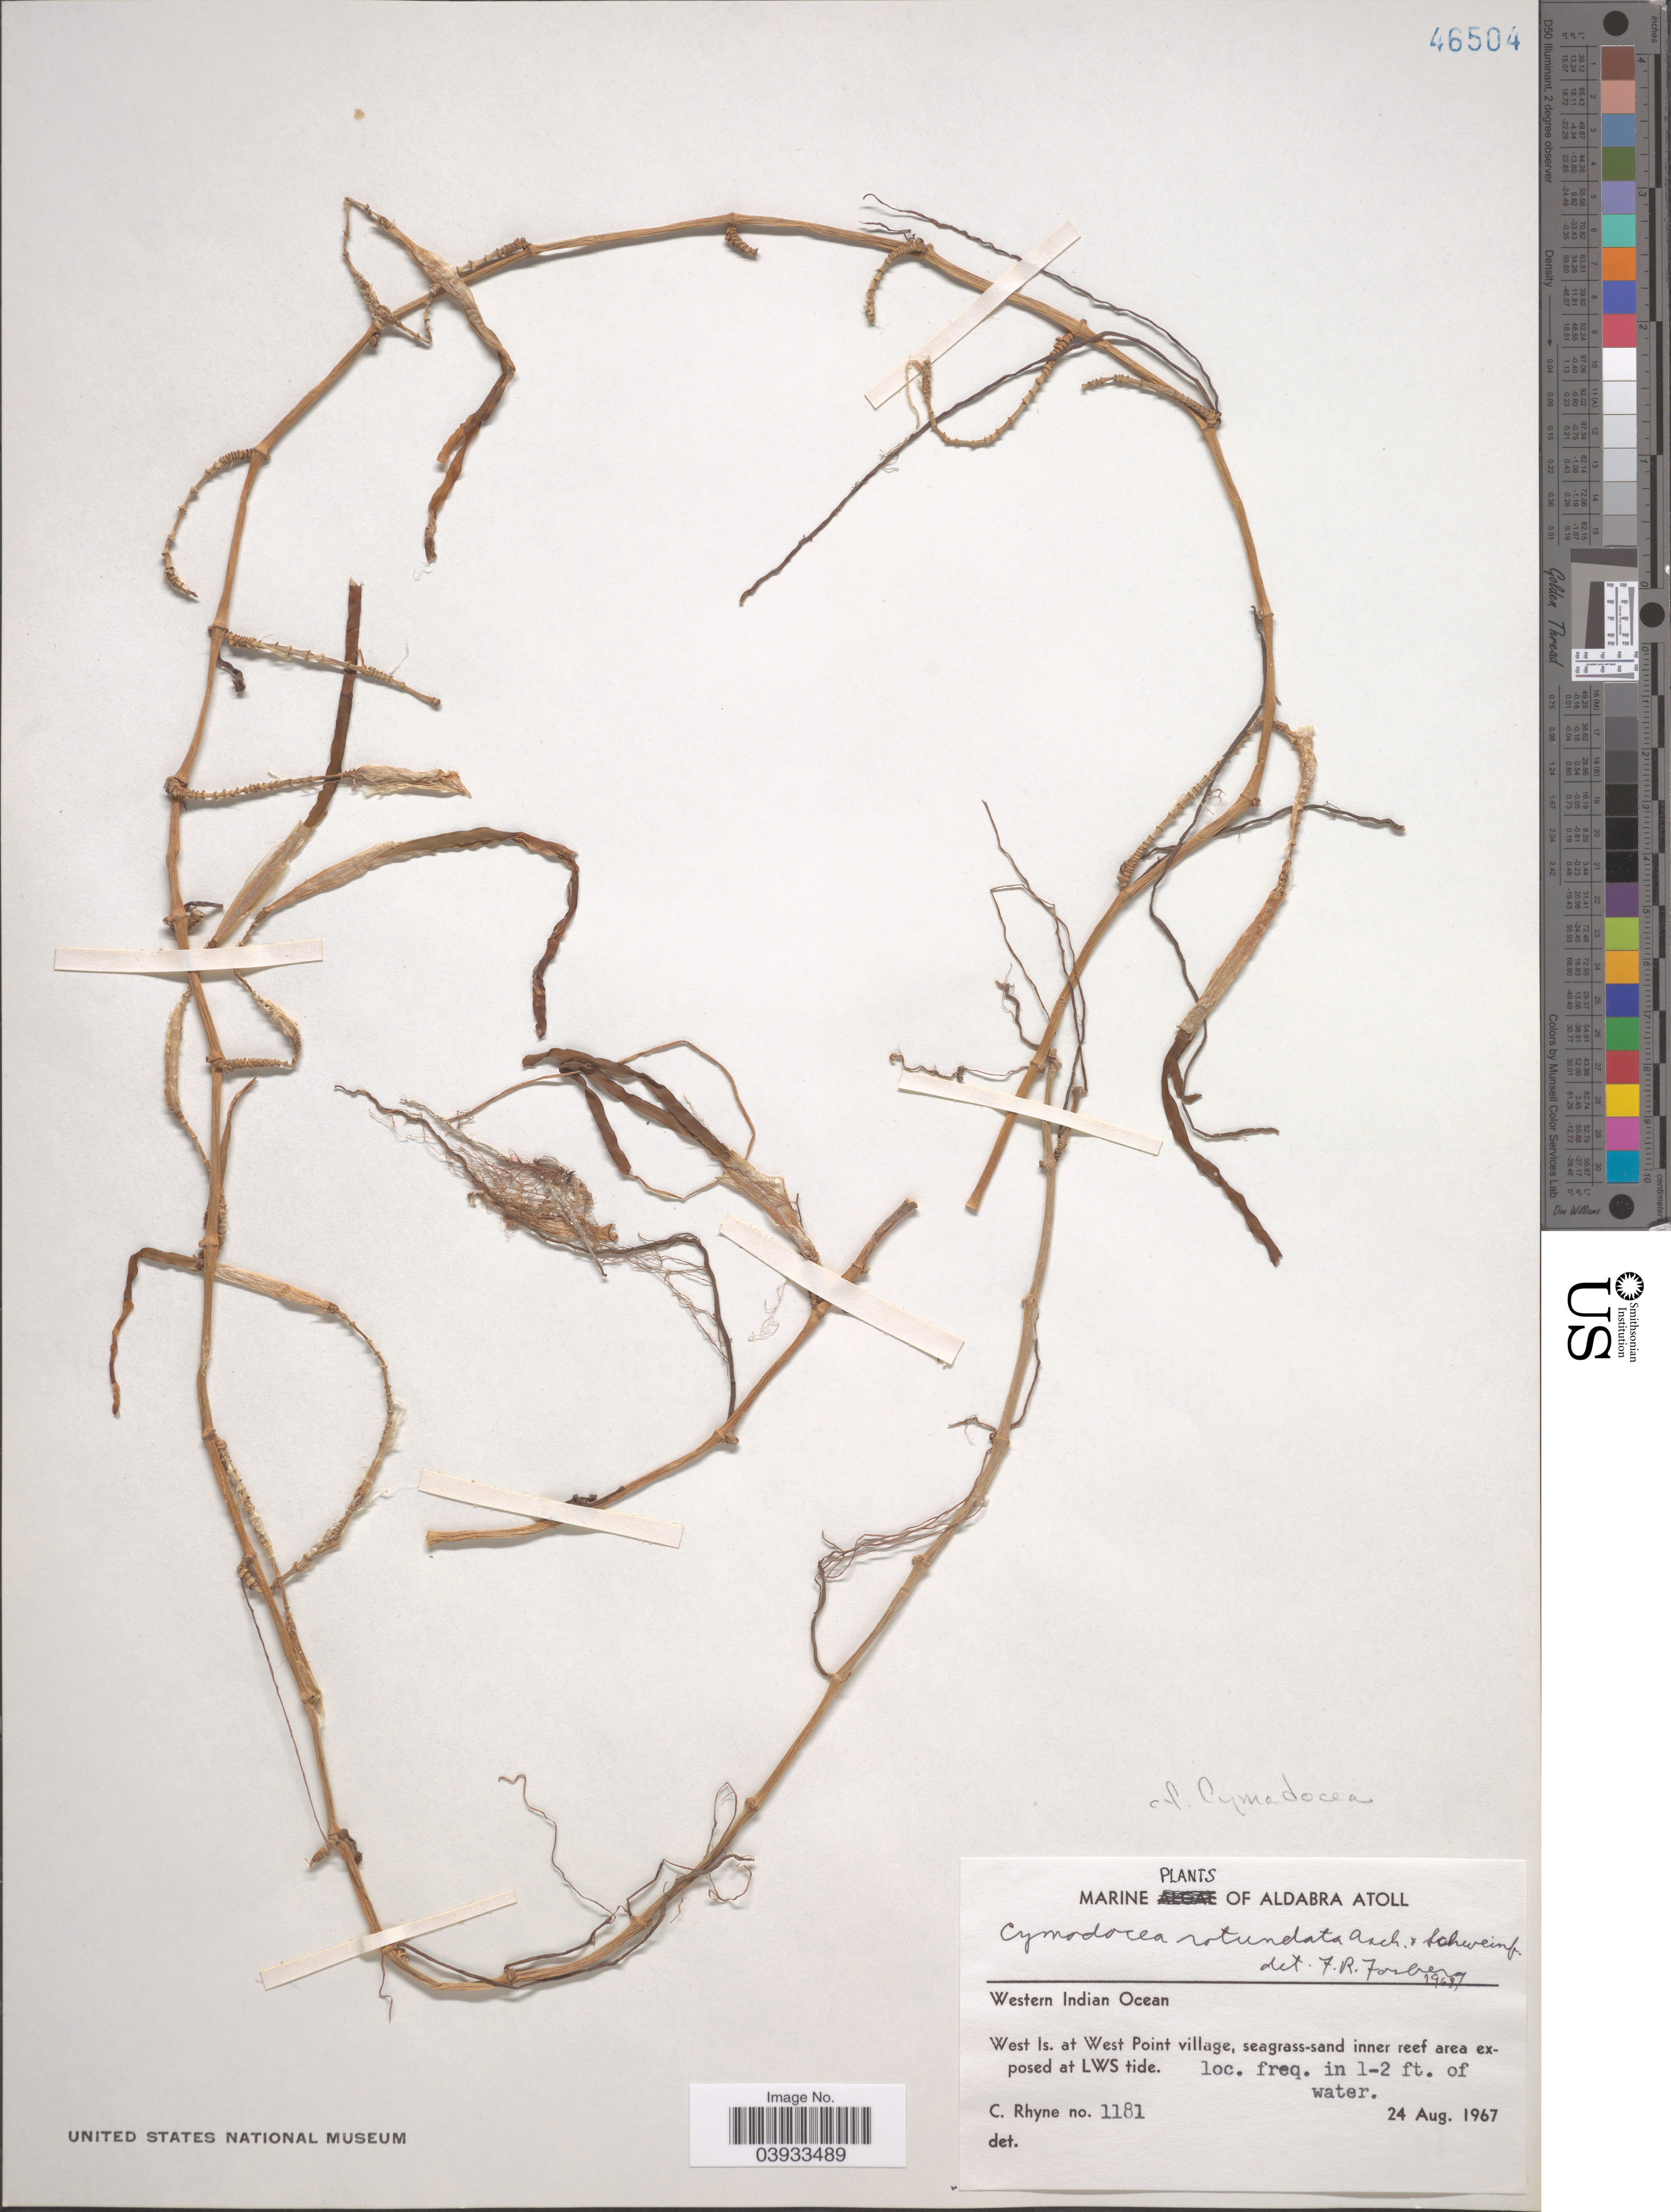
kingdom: Plantae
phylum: Tracheophyta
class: Liliopsida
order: Alismatales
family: Cymodoceaceae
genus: Cymodocea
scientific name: Cymodocea rotundata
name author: Asch. & Schweinf.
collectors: C. Rhyne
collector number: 1181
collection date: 1967-08-24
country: Seychelles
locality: Aldabra Atoll. Western Indian Ocean. West Is. at West Point village.